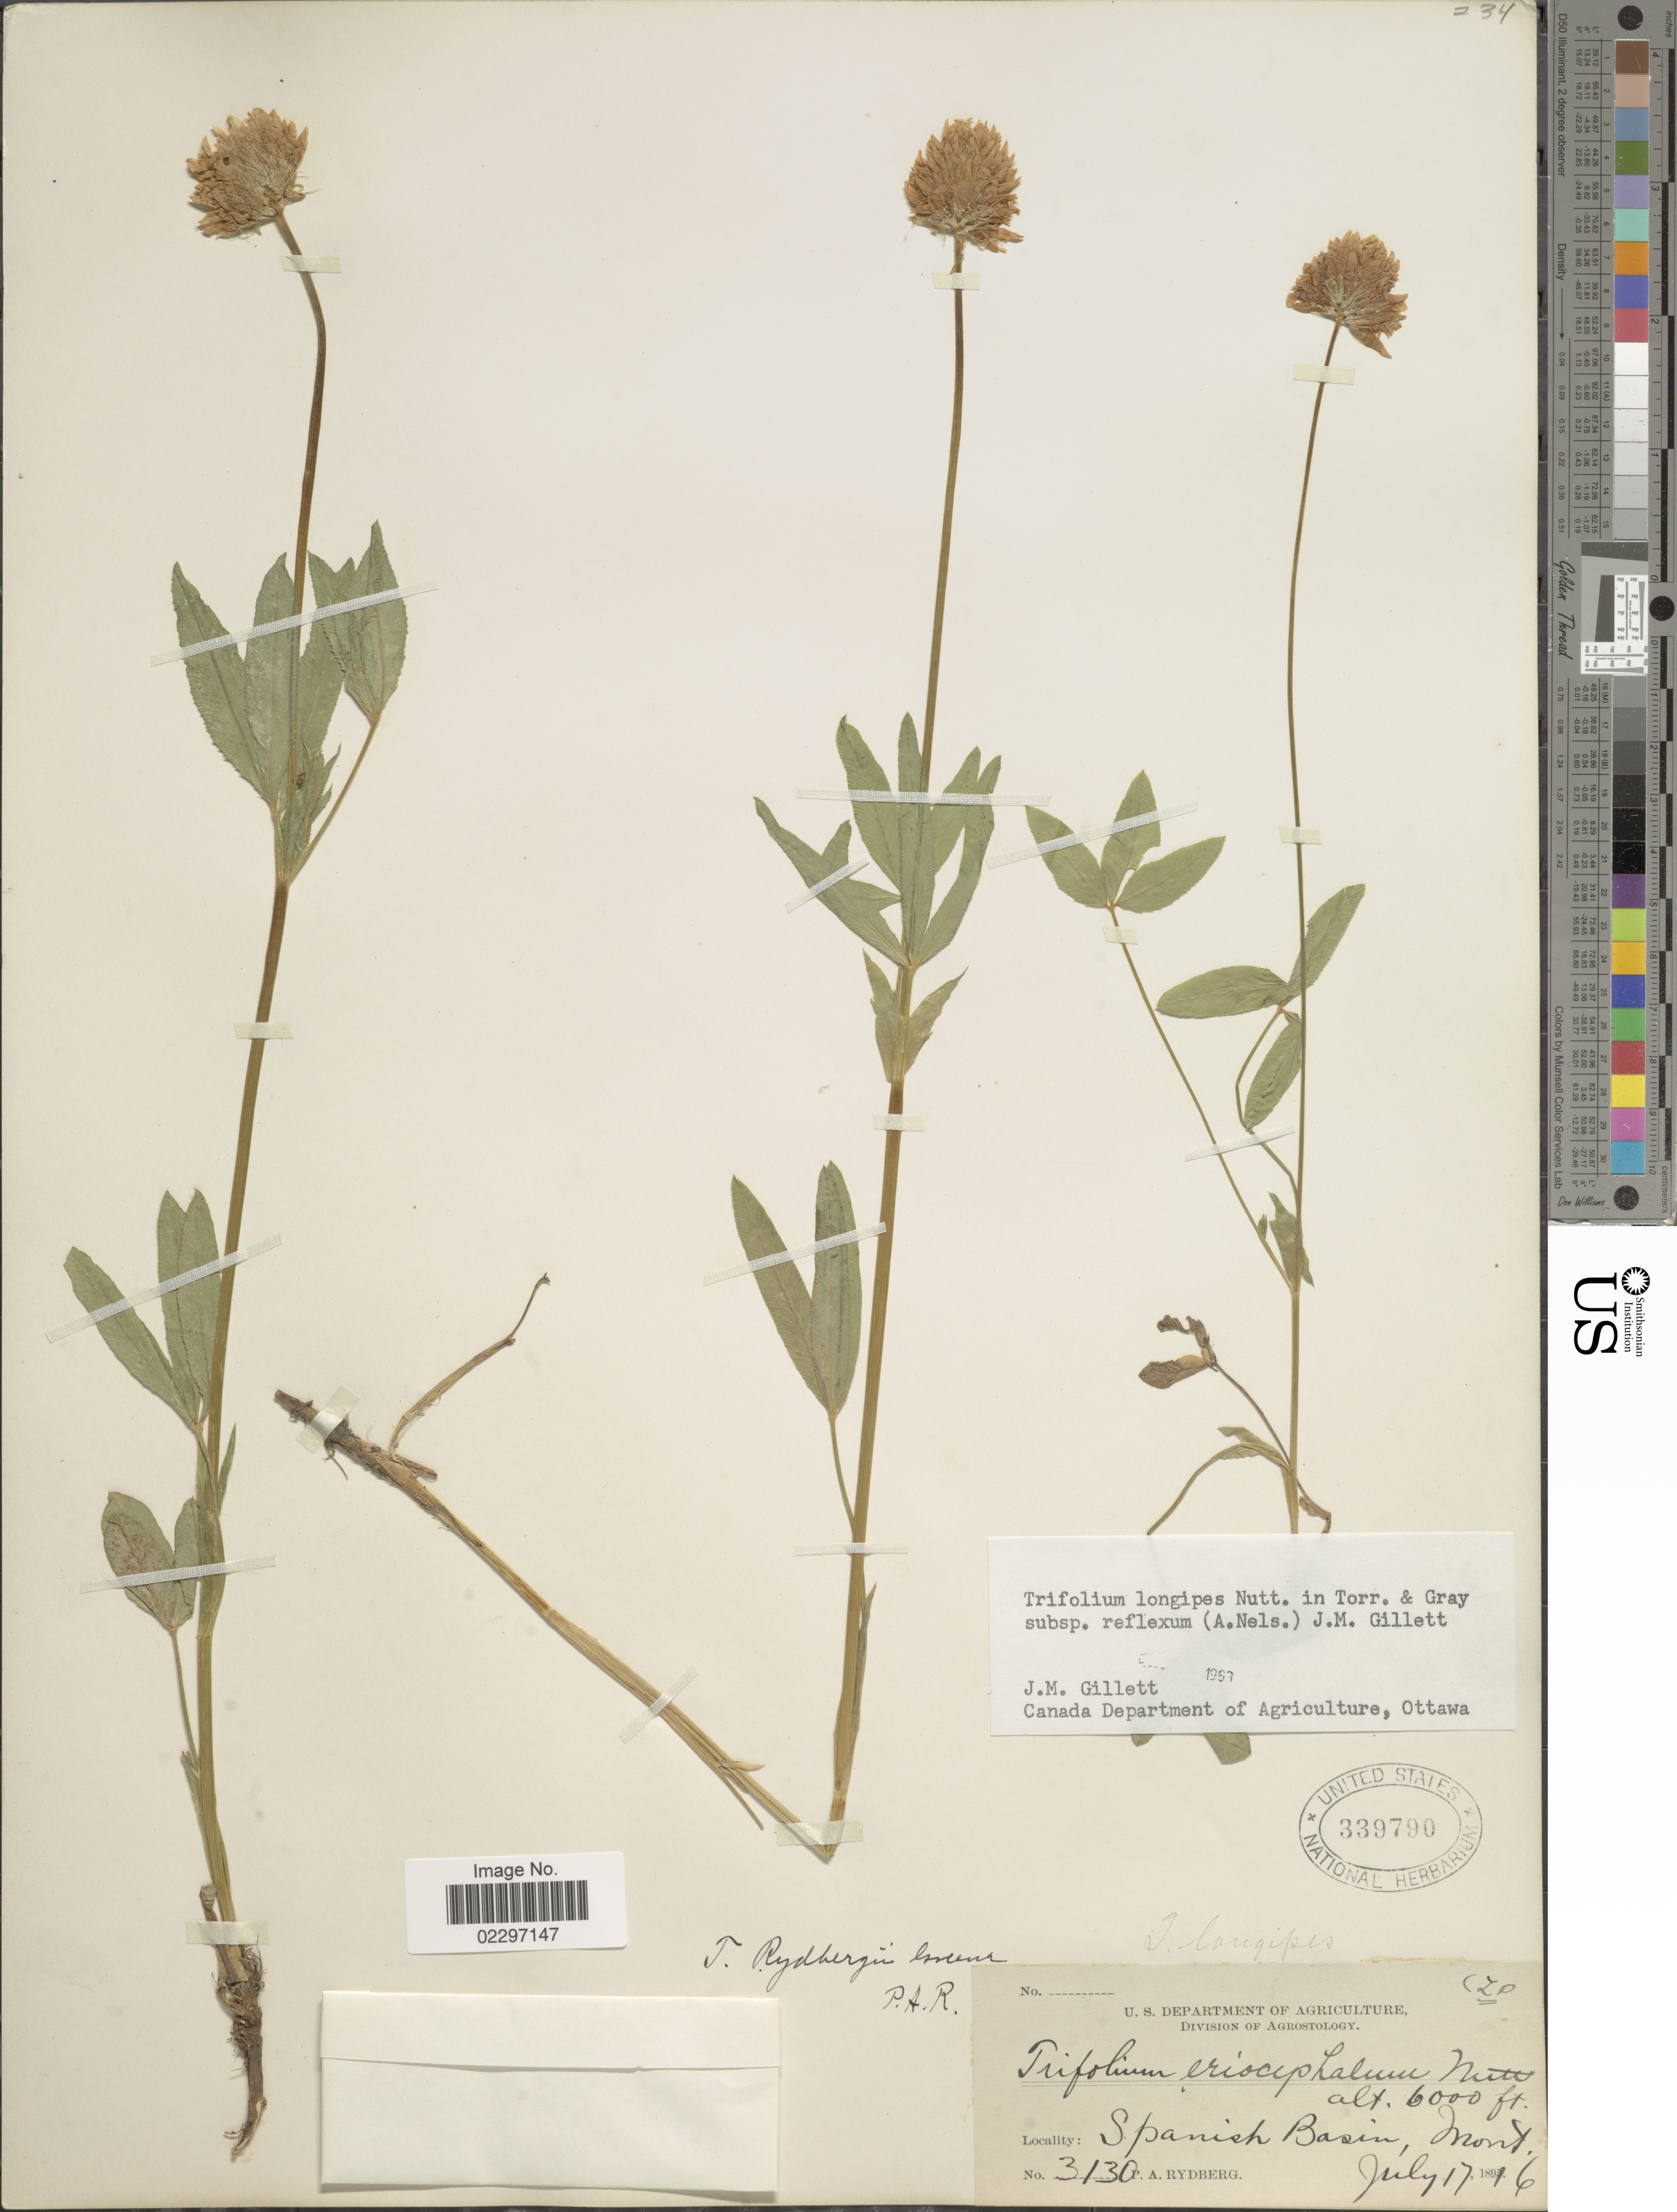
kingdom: Plantae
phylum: Tracheophyta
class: Magnoliopsida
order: Fabales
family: Fabaceae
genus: Trifolium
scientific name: Trifolium longipes subsp. reflexum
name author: (A. Nelson) J.M. Gillet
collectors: P. A. Rydberg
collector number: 3130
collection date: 1896-07-17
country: United States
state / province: Montana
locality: Spanish Basin, Mont.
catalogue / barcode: US 339790